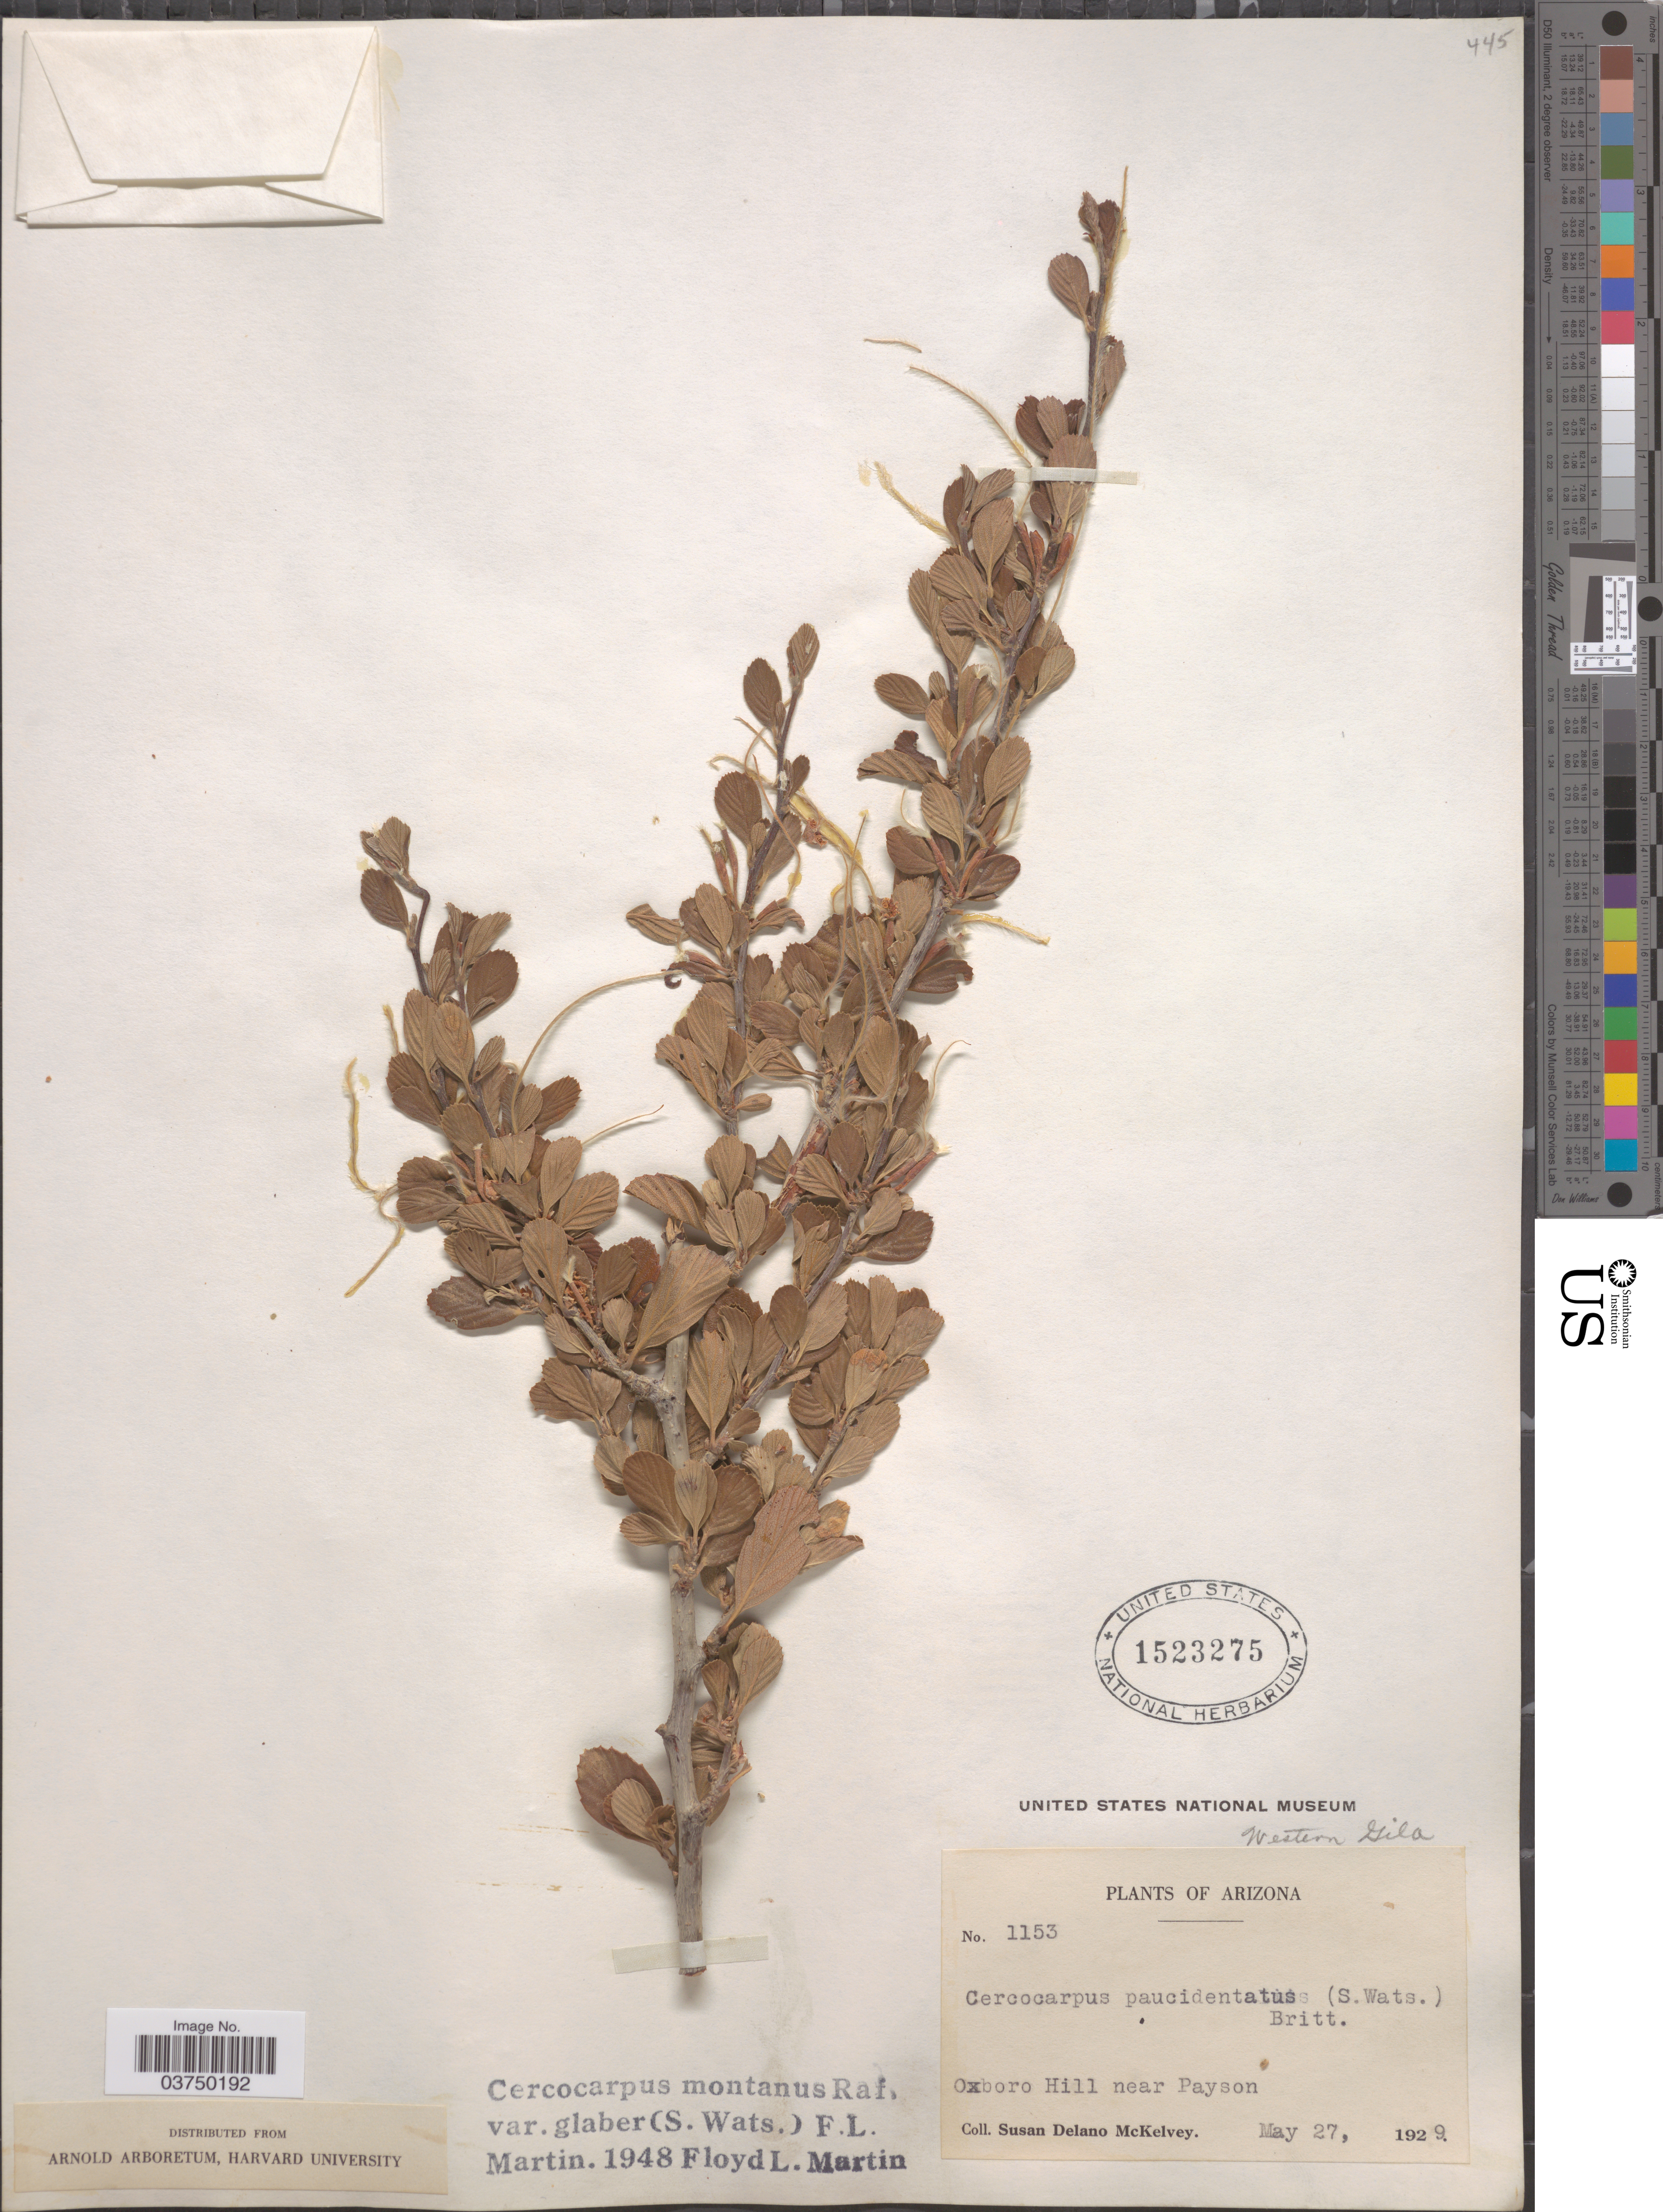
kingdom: Plantae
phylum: Tracheophyta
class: Magnoliopsida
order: Rosales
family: Rosaceae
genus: Cercocarpus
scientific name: Cercocarpus montanus var. glaber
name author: (S. Watson) F.L. Martin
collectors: S. A. McKelvey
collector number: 1153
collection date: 1929-05-27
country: United States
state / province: Arizona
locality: Oxboro Hill near Payson. Western Gila.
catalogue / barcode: US 1523275